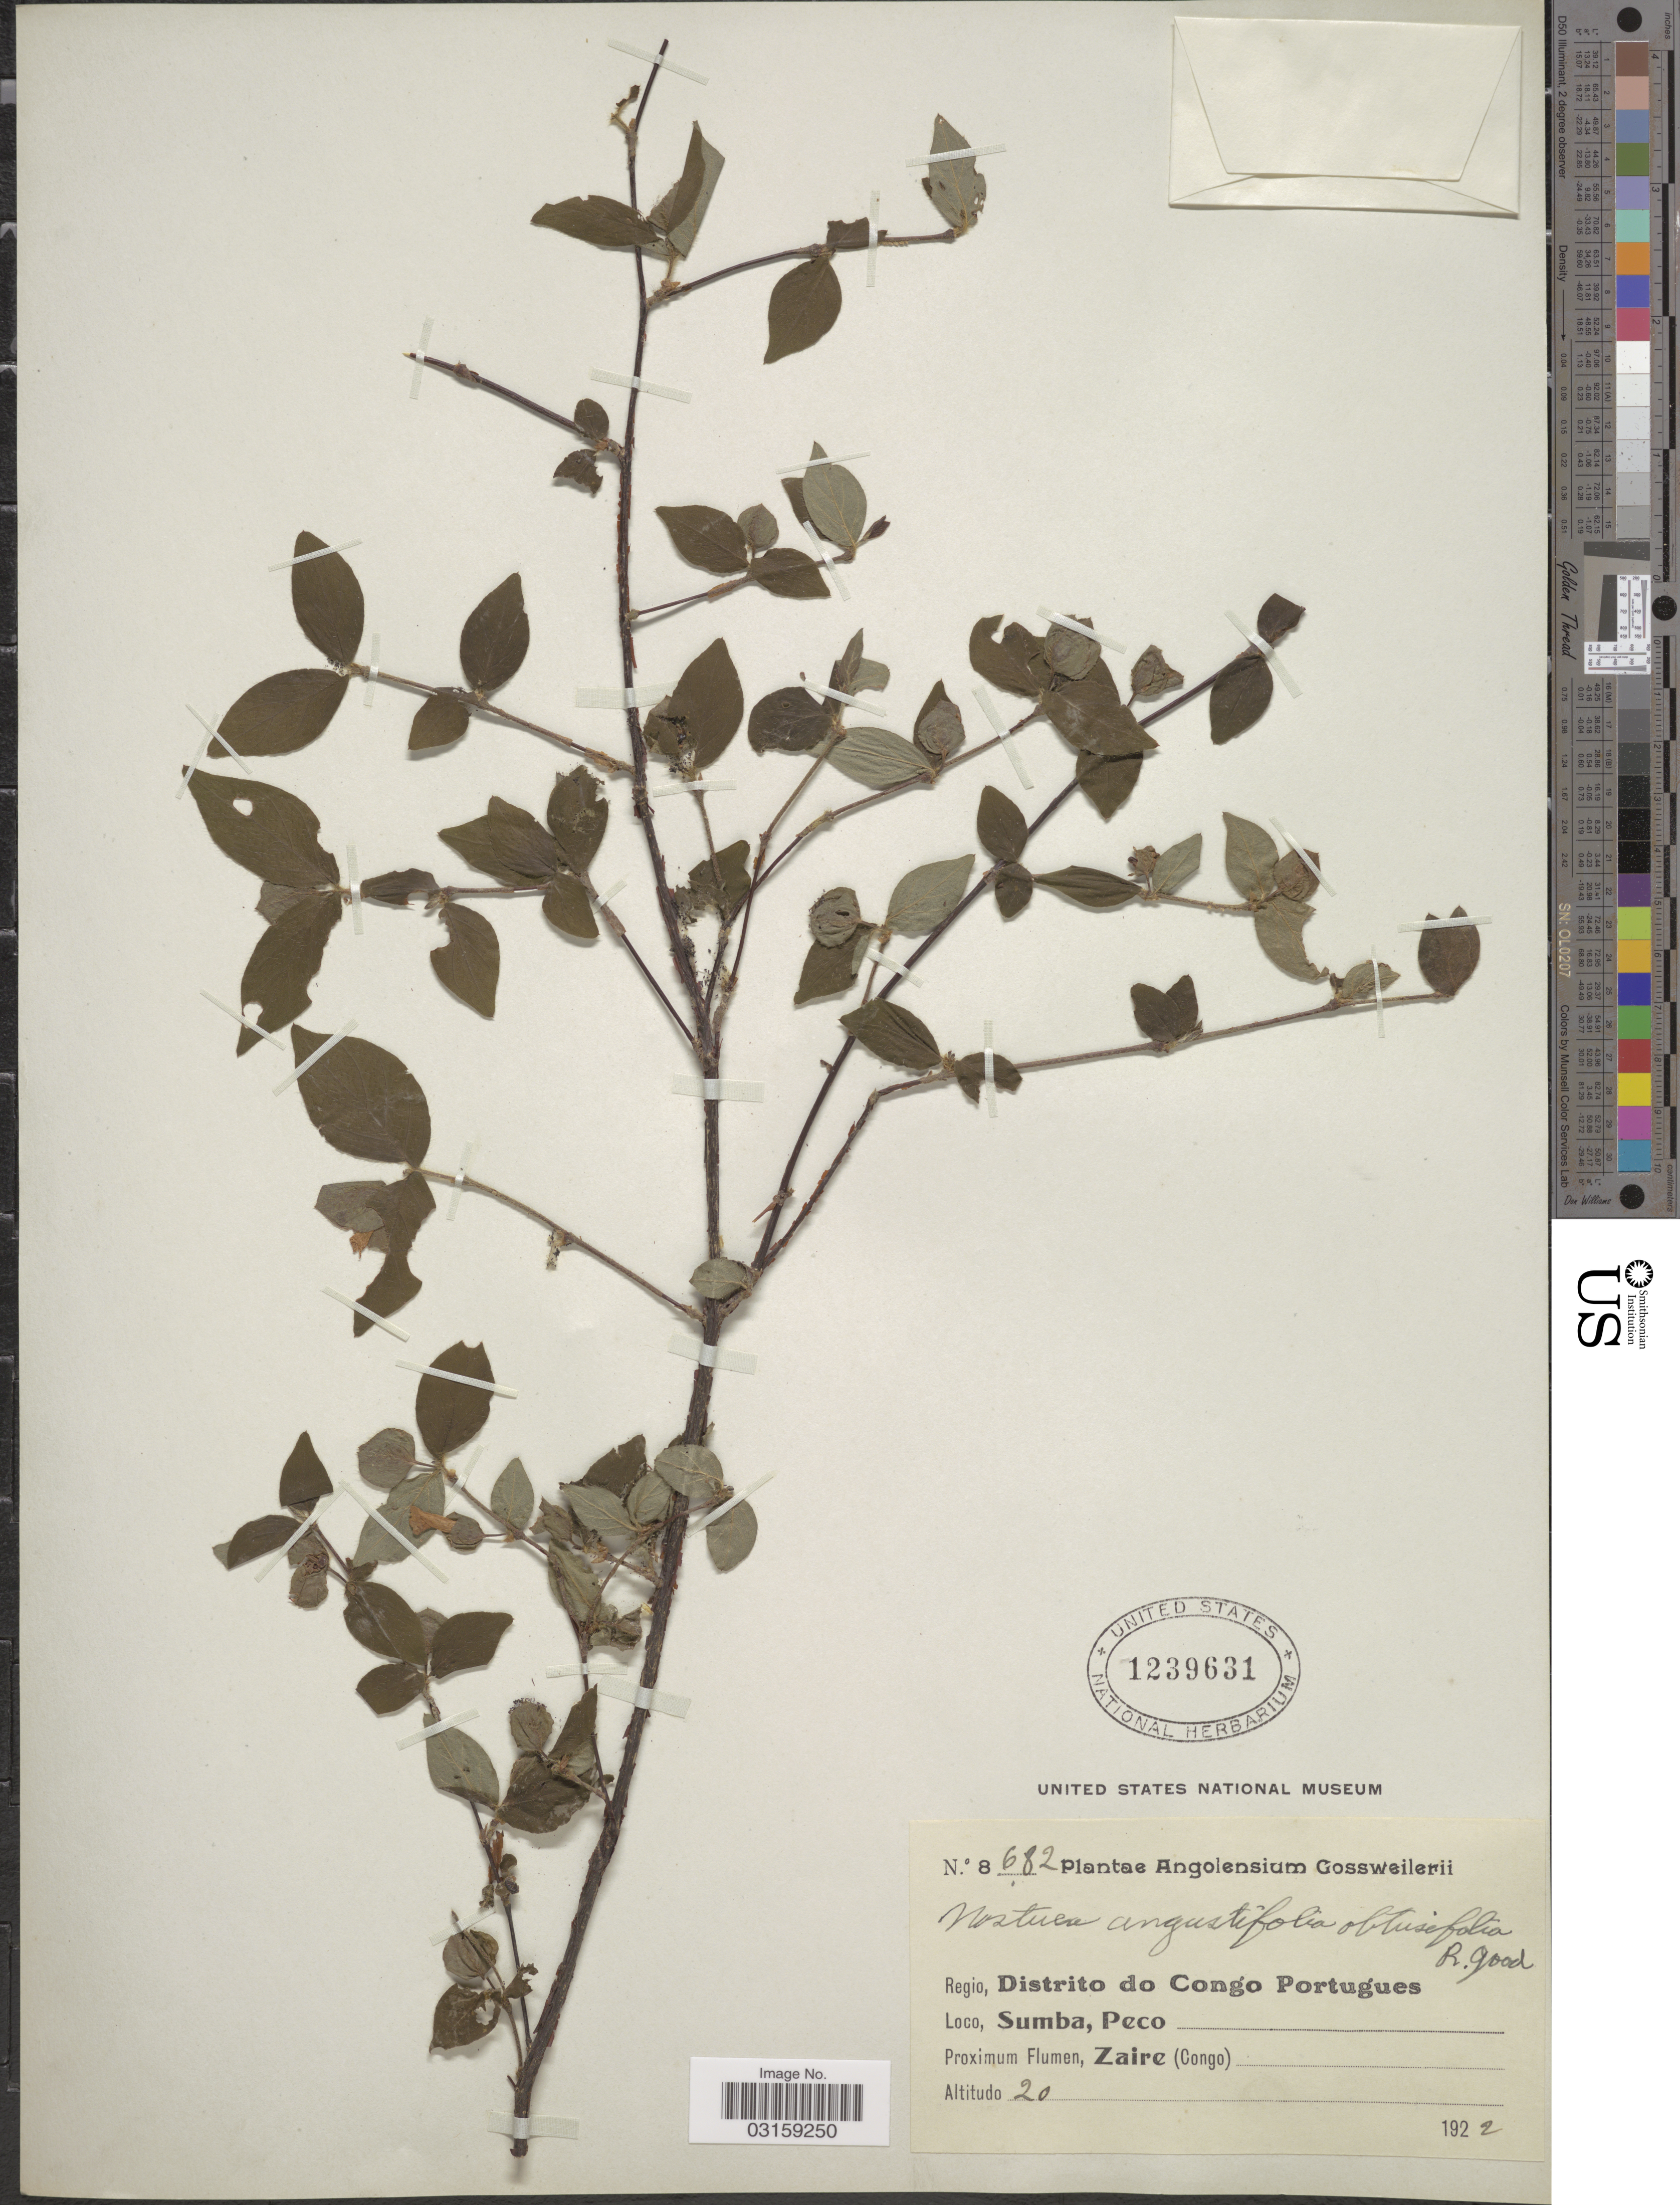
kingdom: Plantae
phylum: Tracheophyta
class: Magnoliopsida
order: Gentianales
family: Gelsemiaceae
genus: Mostuea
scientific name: Mostuea angustifolia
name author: Wernham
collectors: -. Gossweiler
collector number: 8682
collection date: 1922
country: Angola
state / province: Zaire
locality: Regio, Distrito de Congo Portugues. Sumba, Peco. Zaire (Congo).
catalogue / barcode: US 1239631